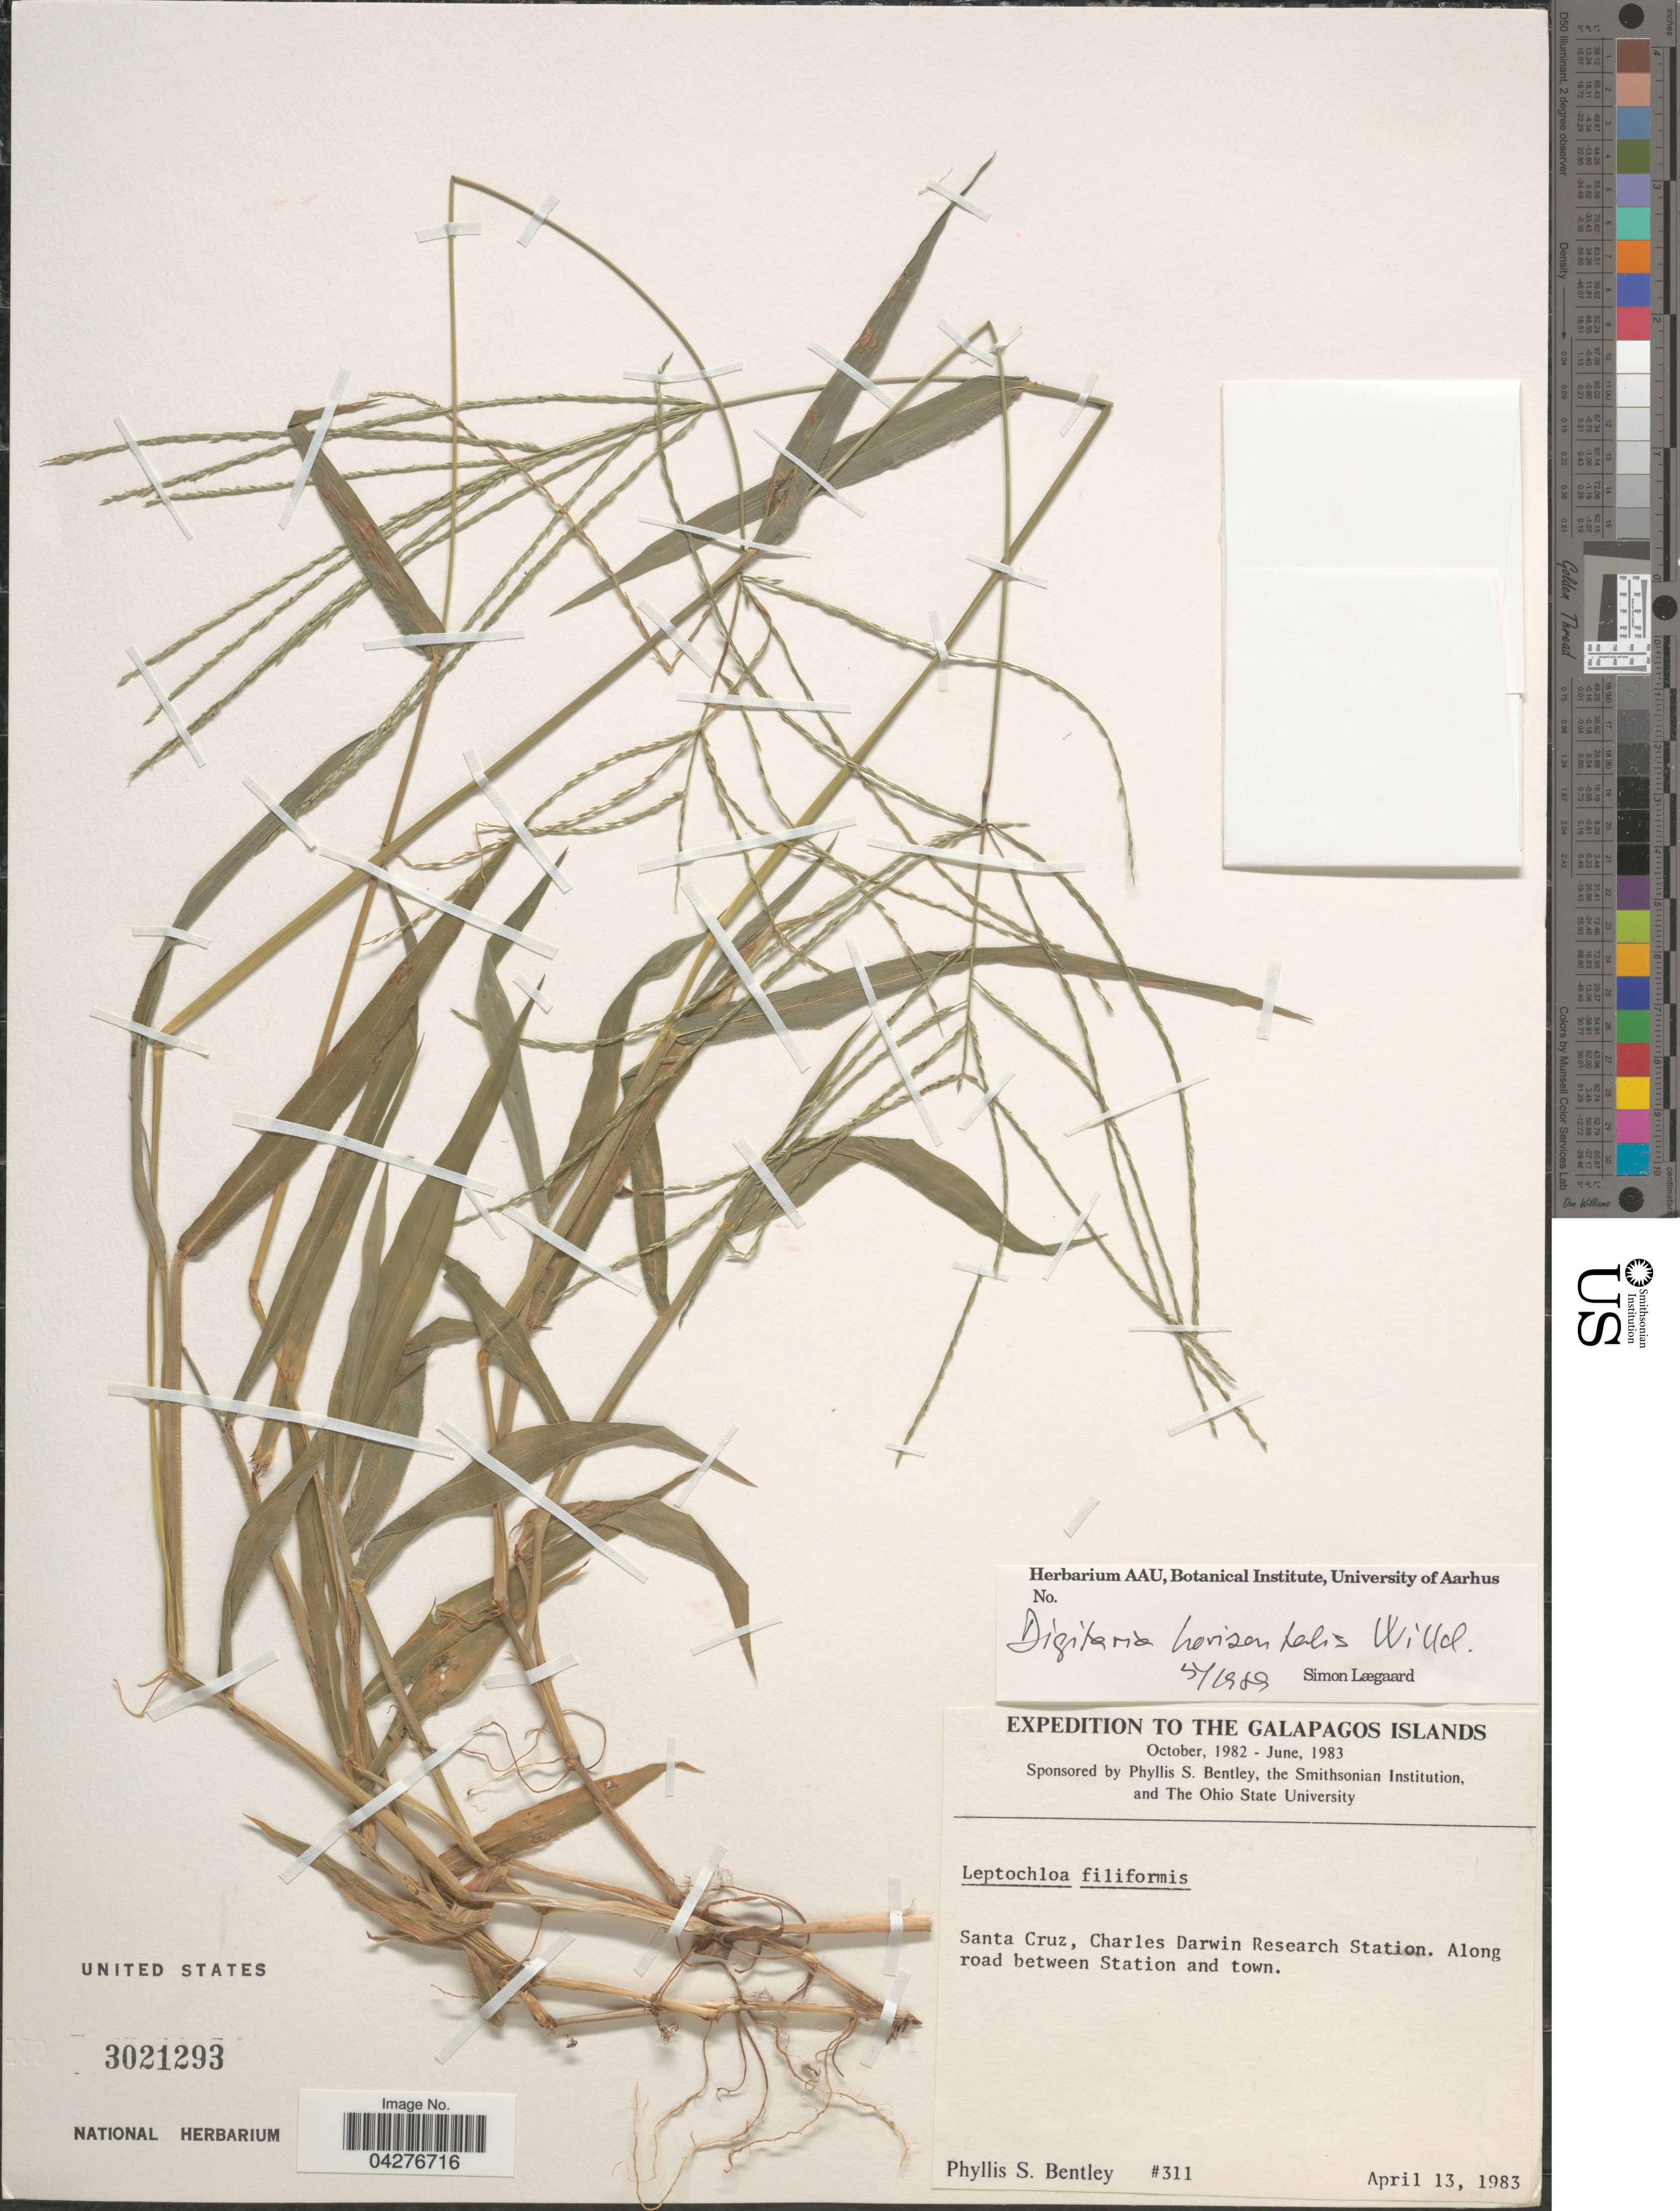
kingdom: Plantae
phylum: Tracheophyta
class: Liliopsida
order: Poales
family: Poaceae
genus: Digitaria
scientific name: Digitaria horizontalis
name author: Willd.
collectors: P. S. Bentley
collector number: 311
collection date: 1983-04-13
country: Ecuador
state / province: Colón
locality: Expedition to the Galapagos Islands. Santa Cruz, Charles Darwin Research Station. Along road between Station and town.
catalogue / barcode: US 3021293